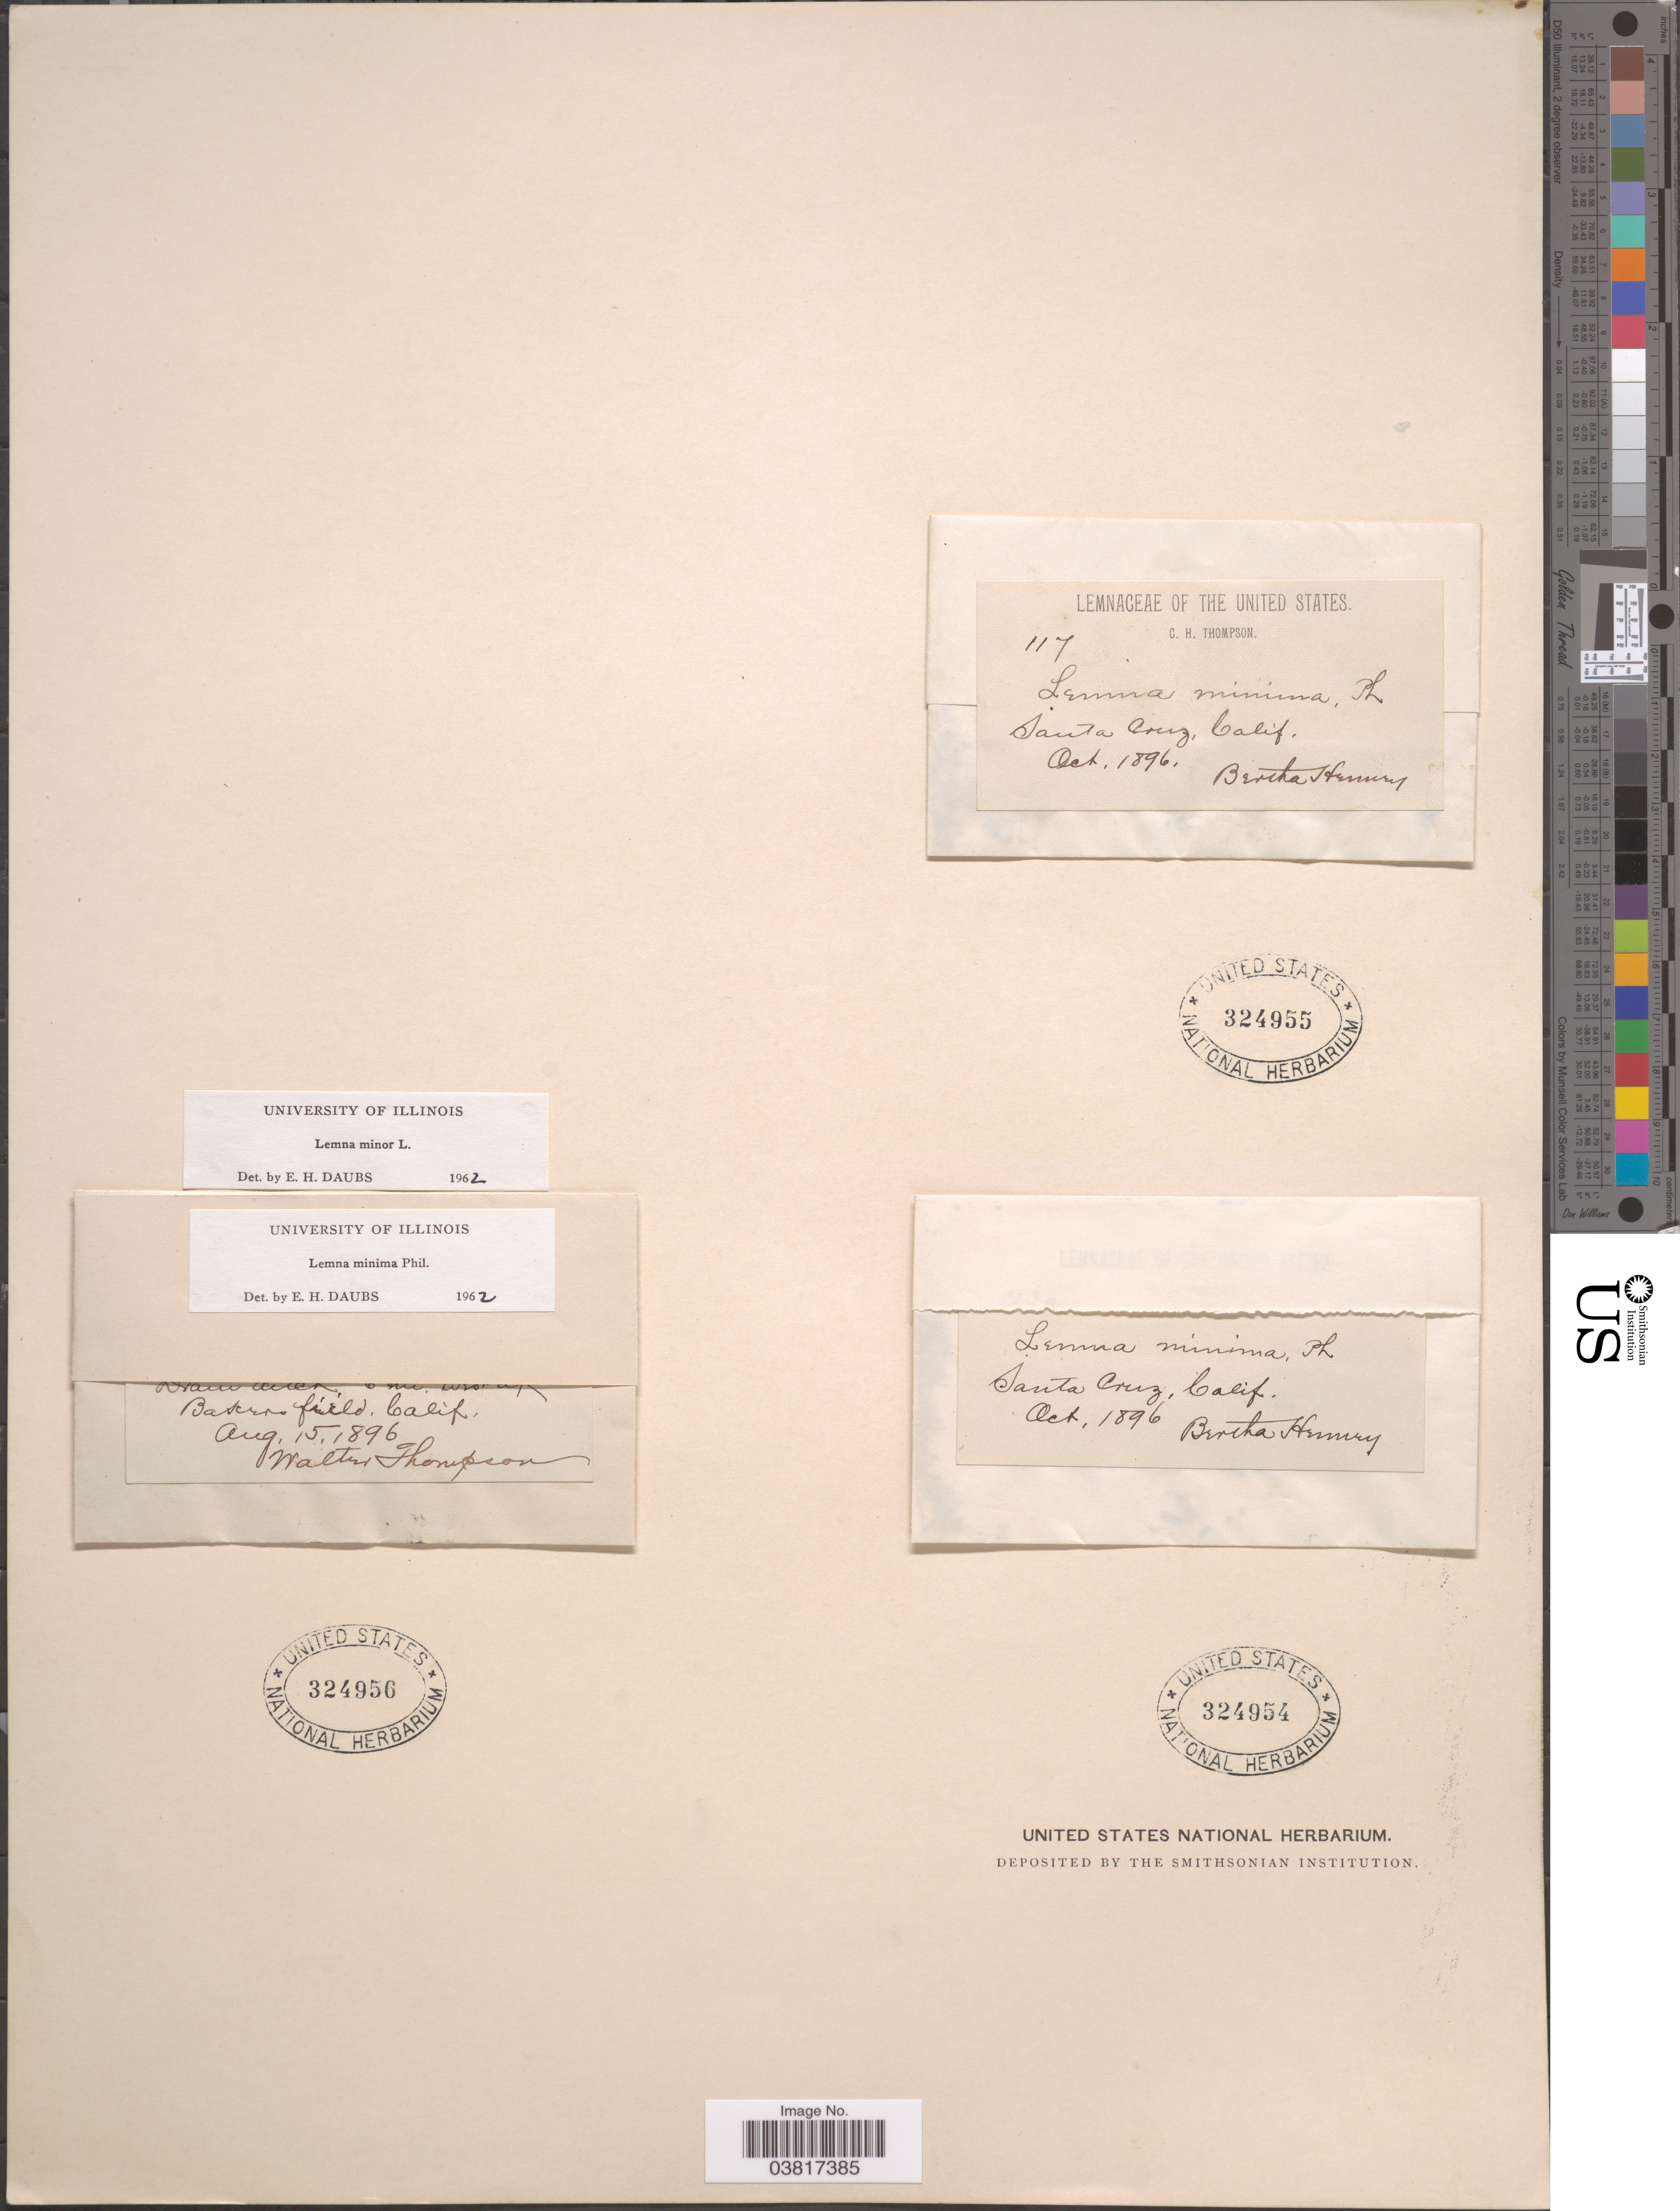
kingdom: Plantae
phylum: Tracheophyta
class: Liliopsida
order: Alismatales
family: Araceae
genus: Lemna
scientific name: Lemna minor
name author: L.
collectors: B. Henney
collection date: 1896-10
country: United States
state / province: California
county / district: Santa Cruz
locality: Santa Cruz.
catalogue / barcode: US 324954